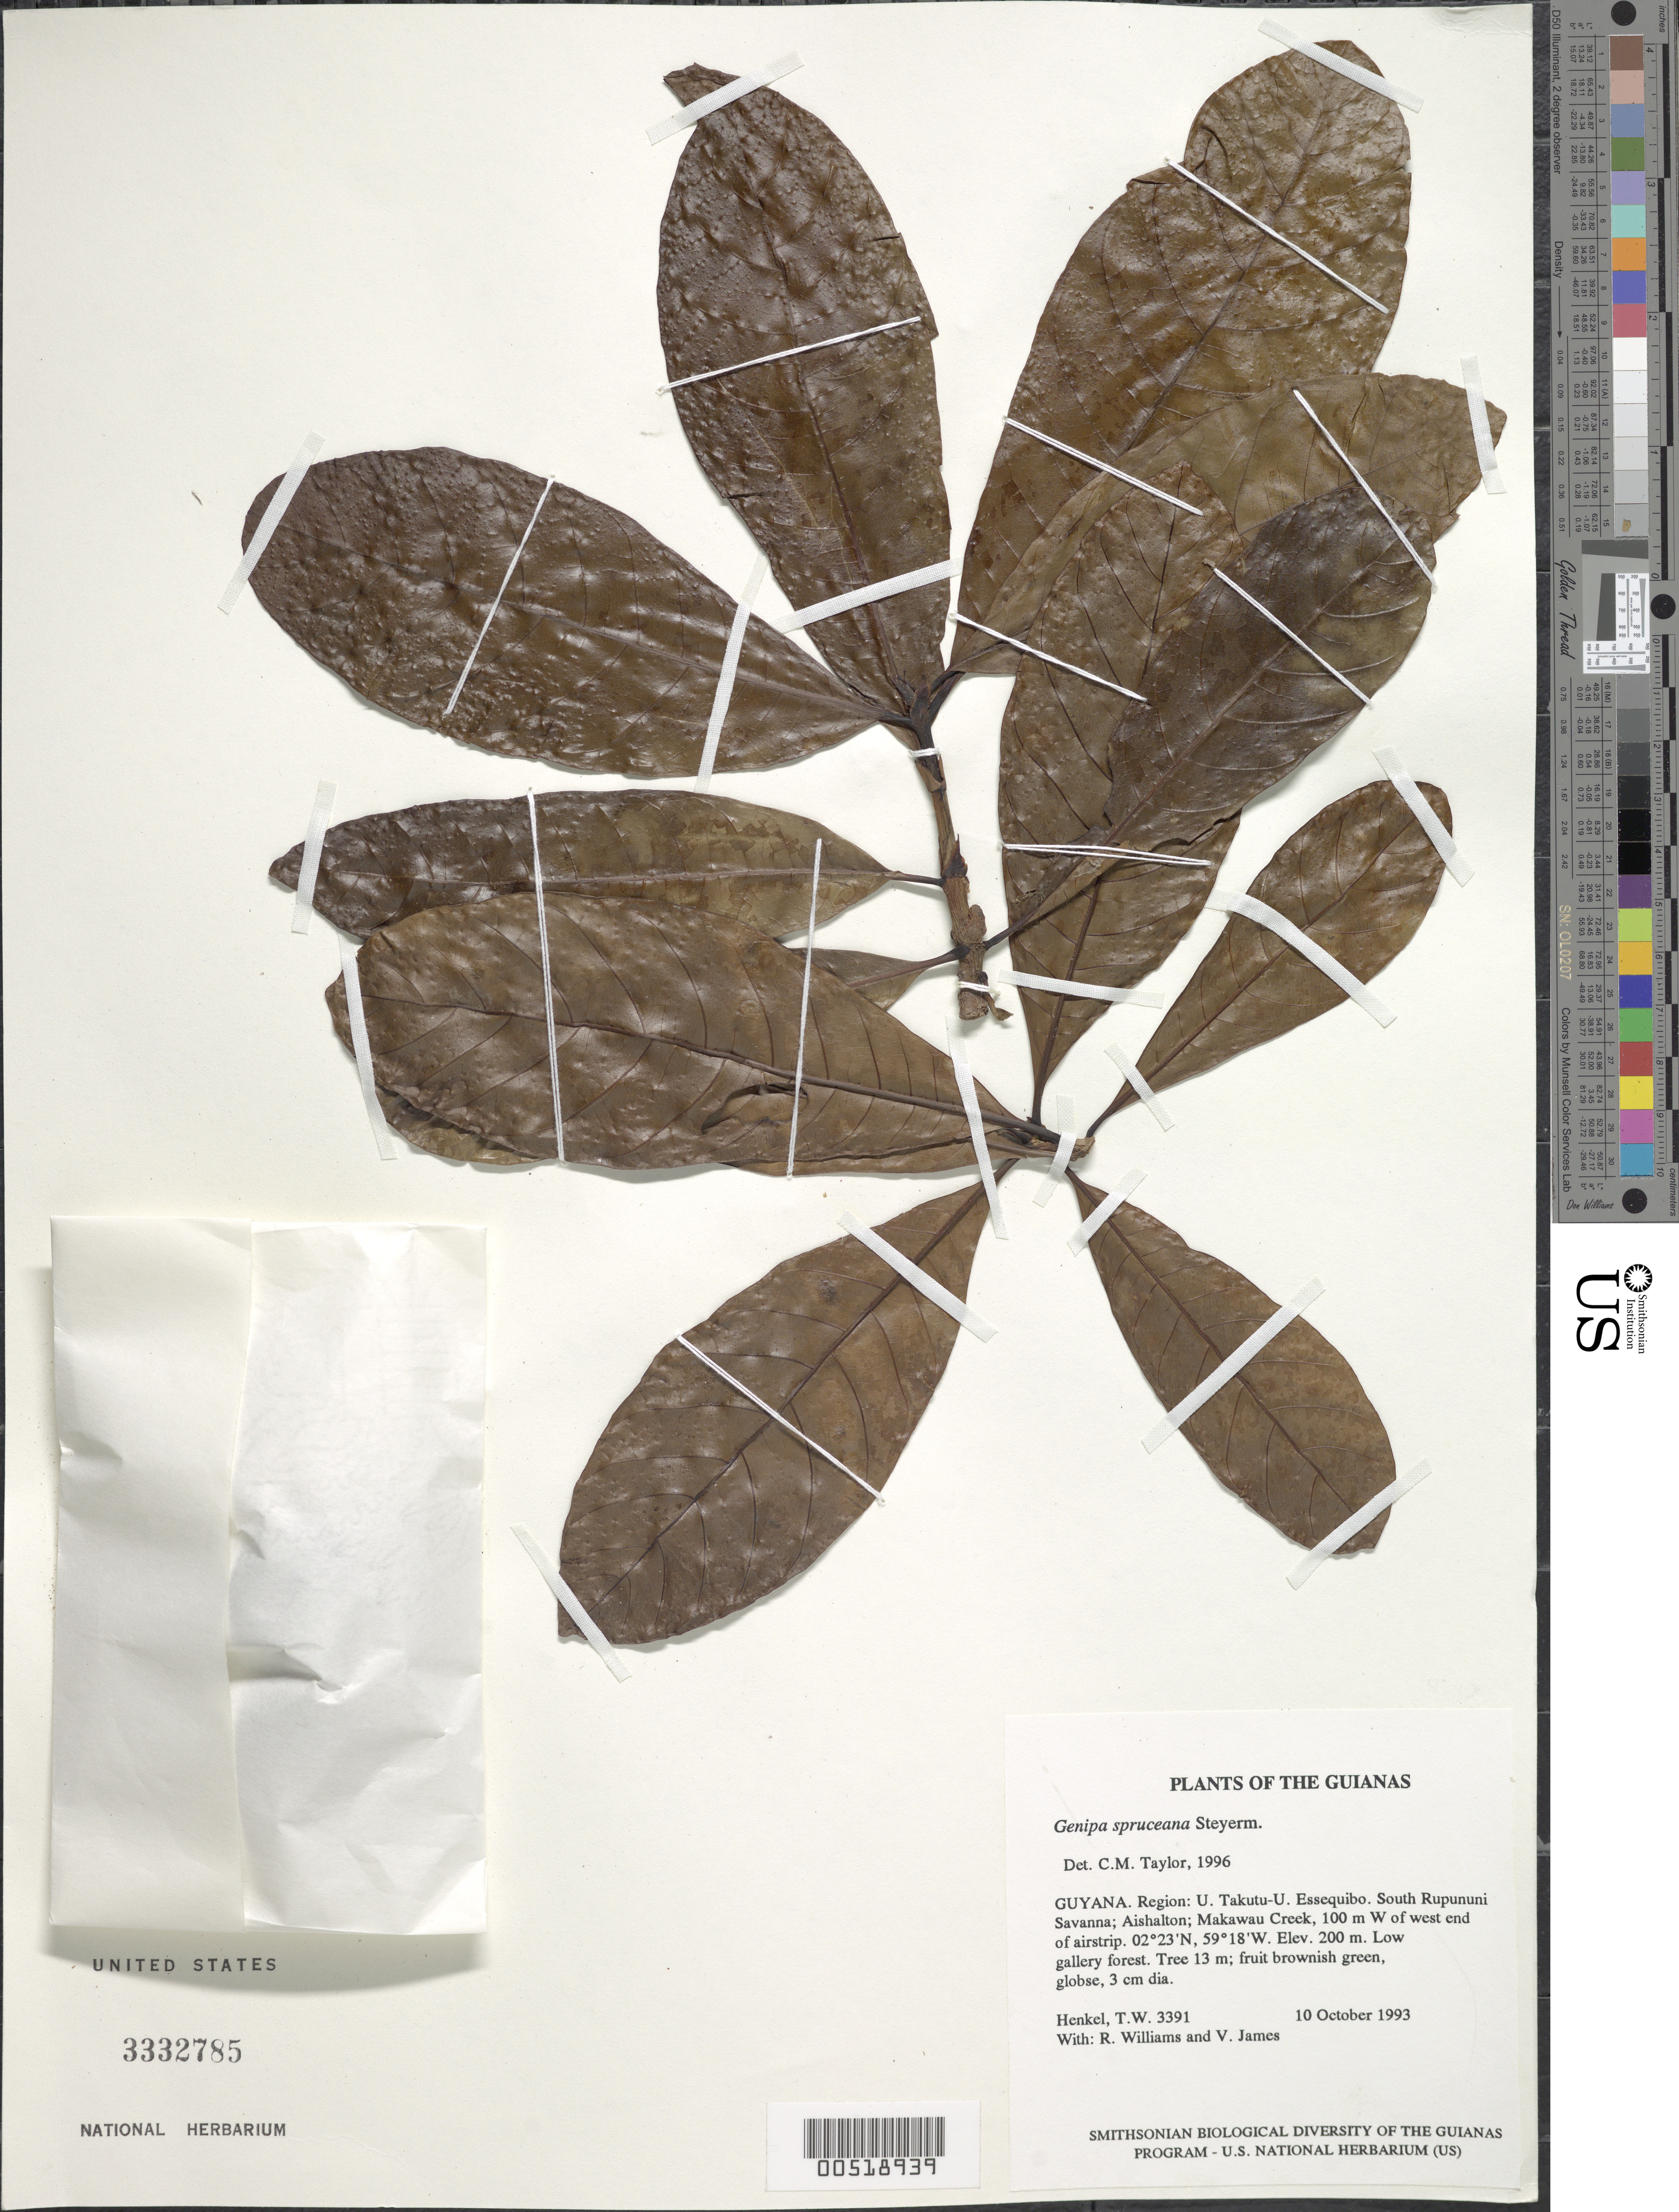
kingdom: Plantae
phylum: Tracheophyta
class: Magnoliopsida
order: Gentianales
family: Rubiaceae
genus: Genipa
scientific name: Genipa spruceana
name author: Steyerm.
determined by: Taylor, Charlotte M.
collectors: T. Henkel, R. Williams & V. James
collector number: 3391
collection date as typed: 10 October 1993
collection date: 1993-10-10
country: Guyana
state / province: U. Takutu-U. Essequibo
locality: South Rupununi Savanna; Aishalton; Makawau Creek, 100 m W of west end of airstrip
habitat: Low gallery forest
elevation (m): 200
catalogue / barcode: US 3332785